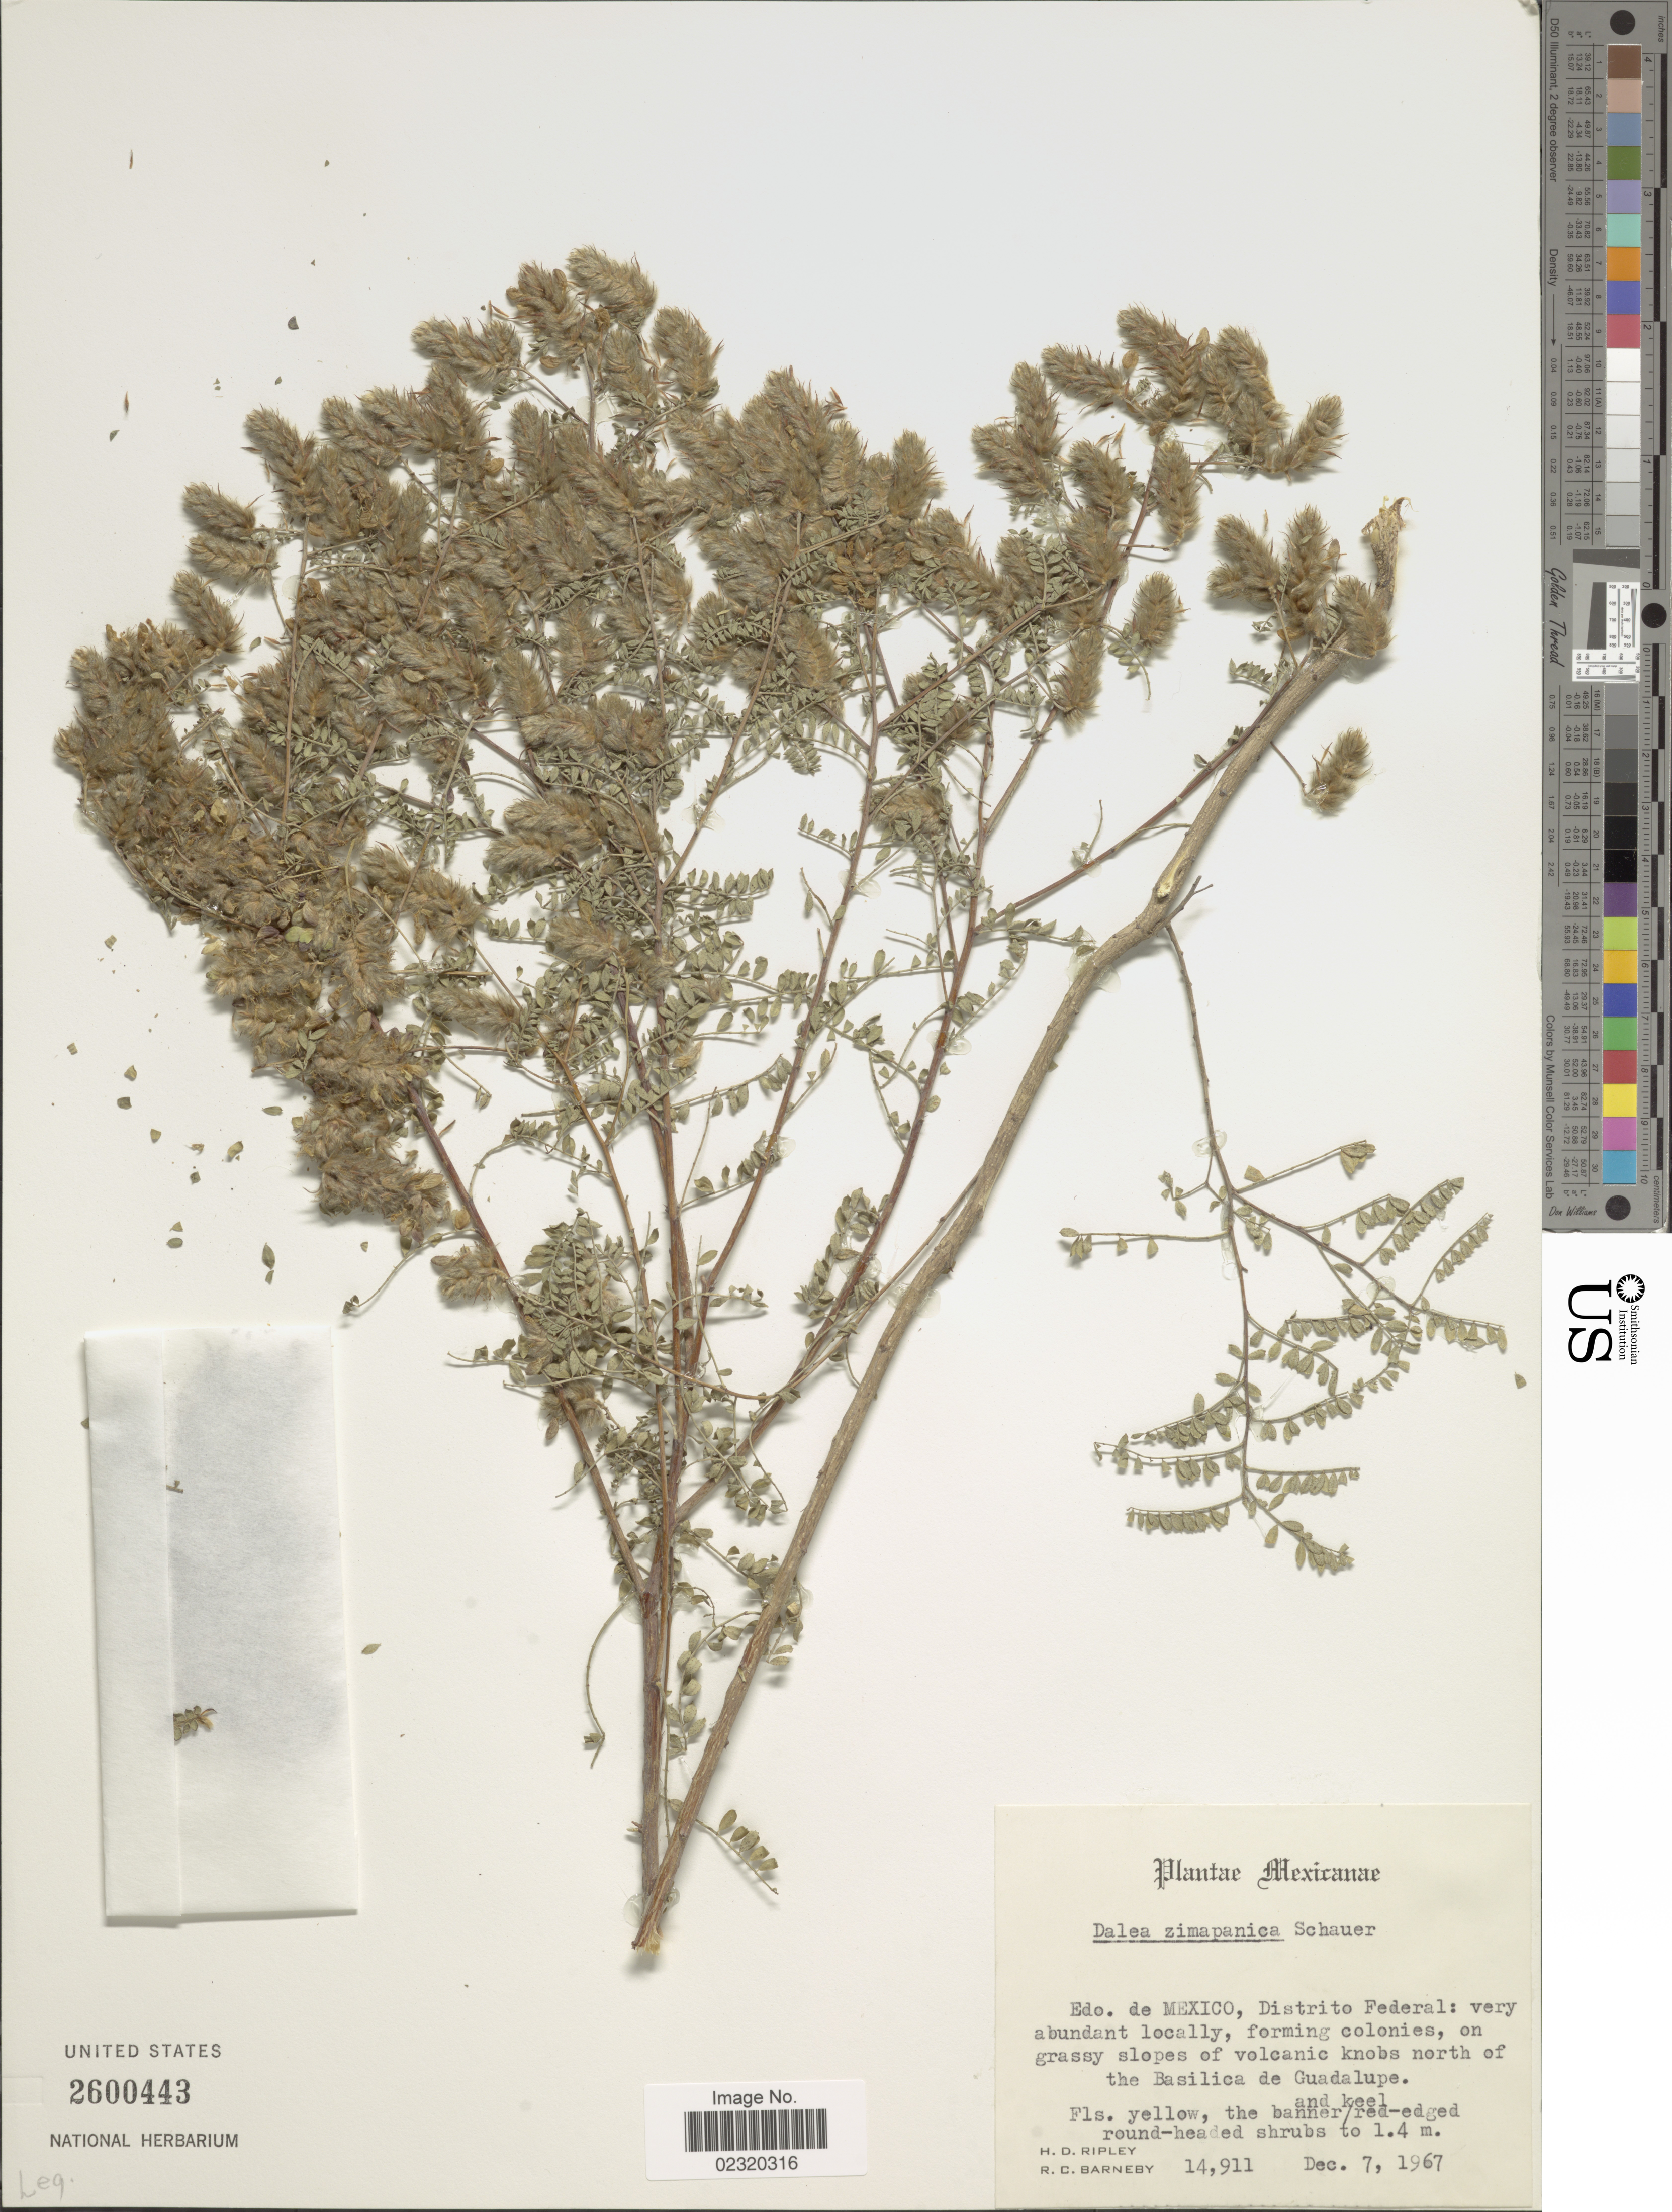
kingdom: Plantae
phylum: Tracheophyta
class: Magnoliopsida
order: Fabales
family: Fabaceae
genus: Dalea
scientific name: Dalea zimapanica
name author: S. Schauer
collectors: H. Ripley & R. C. Barneby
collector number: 14911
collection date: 1967-12-07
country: Mexico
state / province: Distrito Federal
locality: Edo de Mexico, Distrito Federal: very abundant locally, forming colonies, on grassy slopes of volcanic knobs norh of the the Basilica de Guadalupa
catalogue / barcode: US 2600443